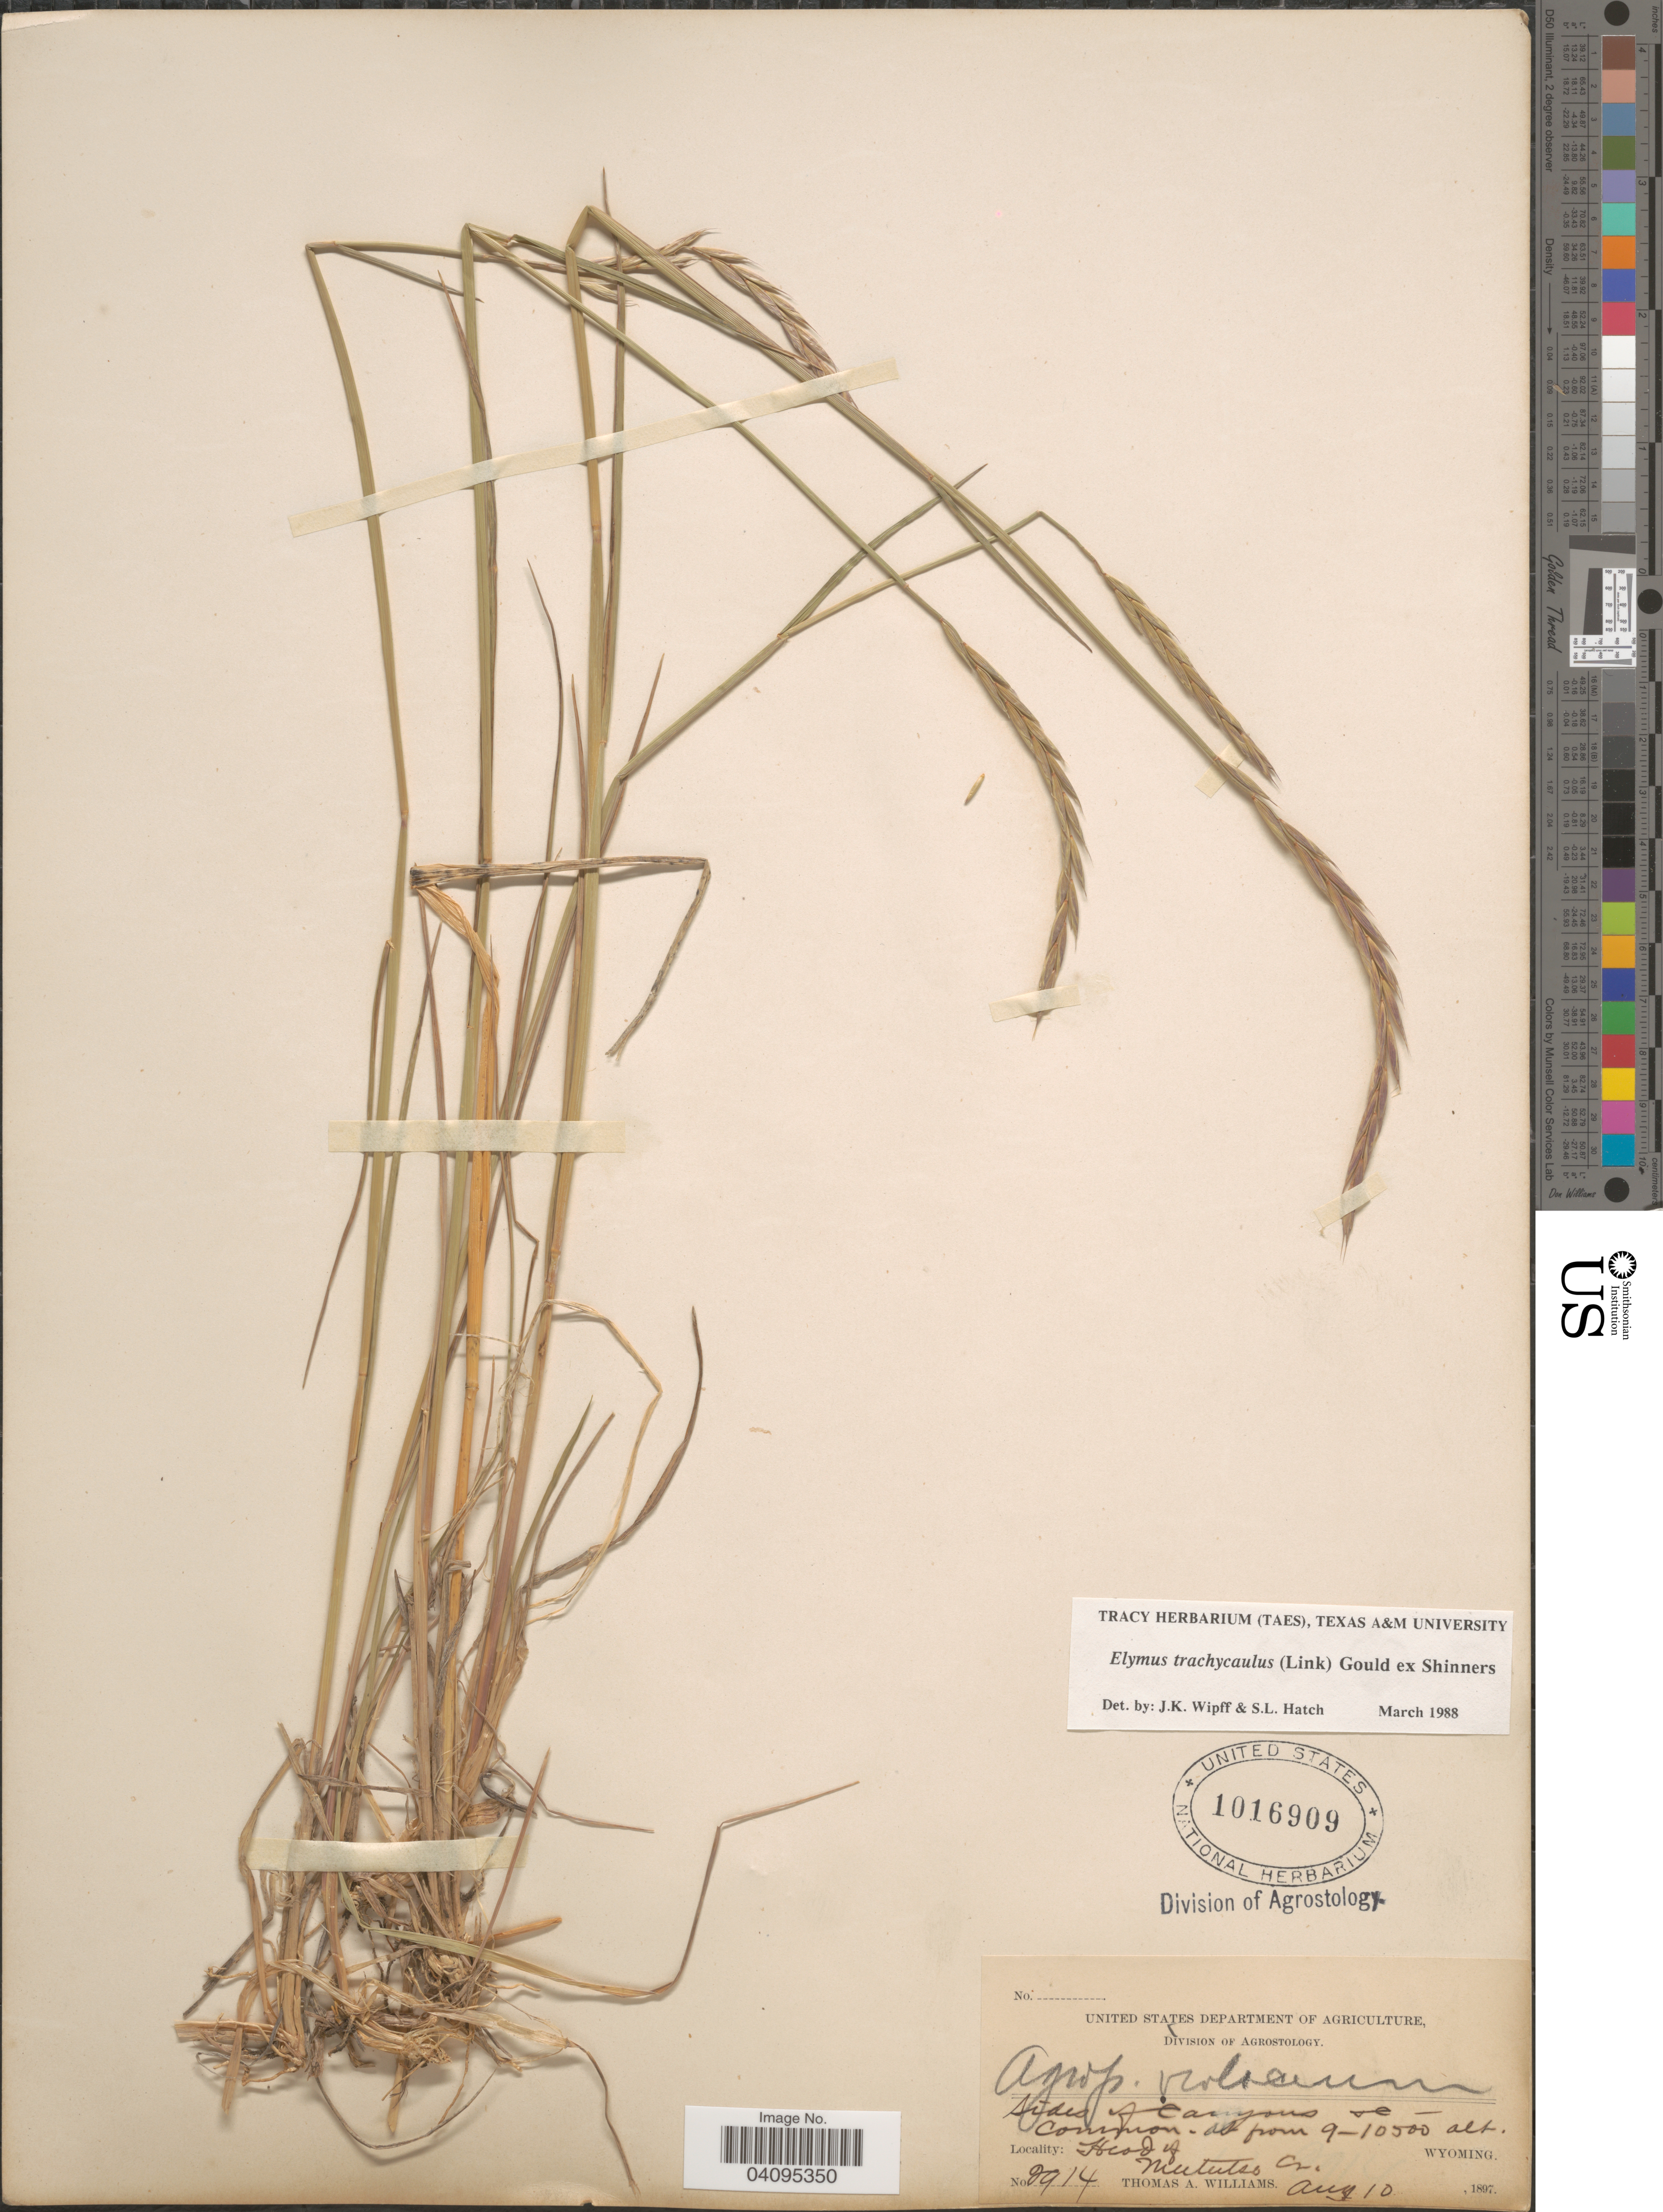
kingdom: Plantae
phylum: Tracheophyta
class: Liliopsida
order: Poales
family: Poaceae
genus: Elymus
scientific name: Elymus trachycaulus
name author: (Link) Gould ex Shinners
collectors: T. A. Williams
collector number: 2914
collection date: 1897-08-10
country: United States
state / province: Wyoming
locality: Sides of Canyons. Head of Meeteetse Cr.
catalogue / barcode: US 1016909